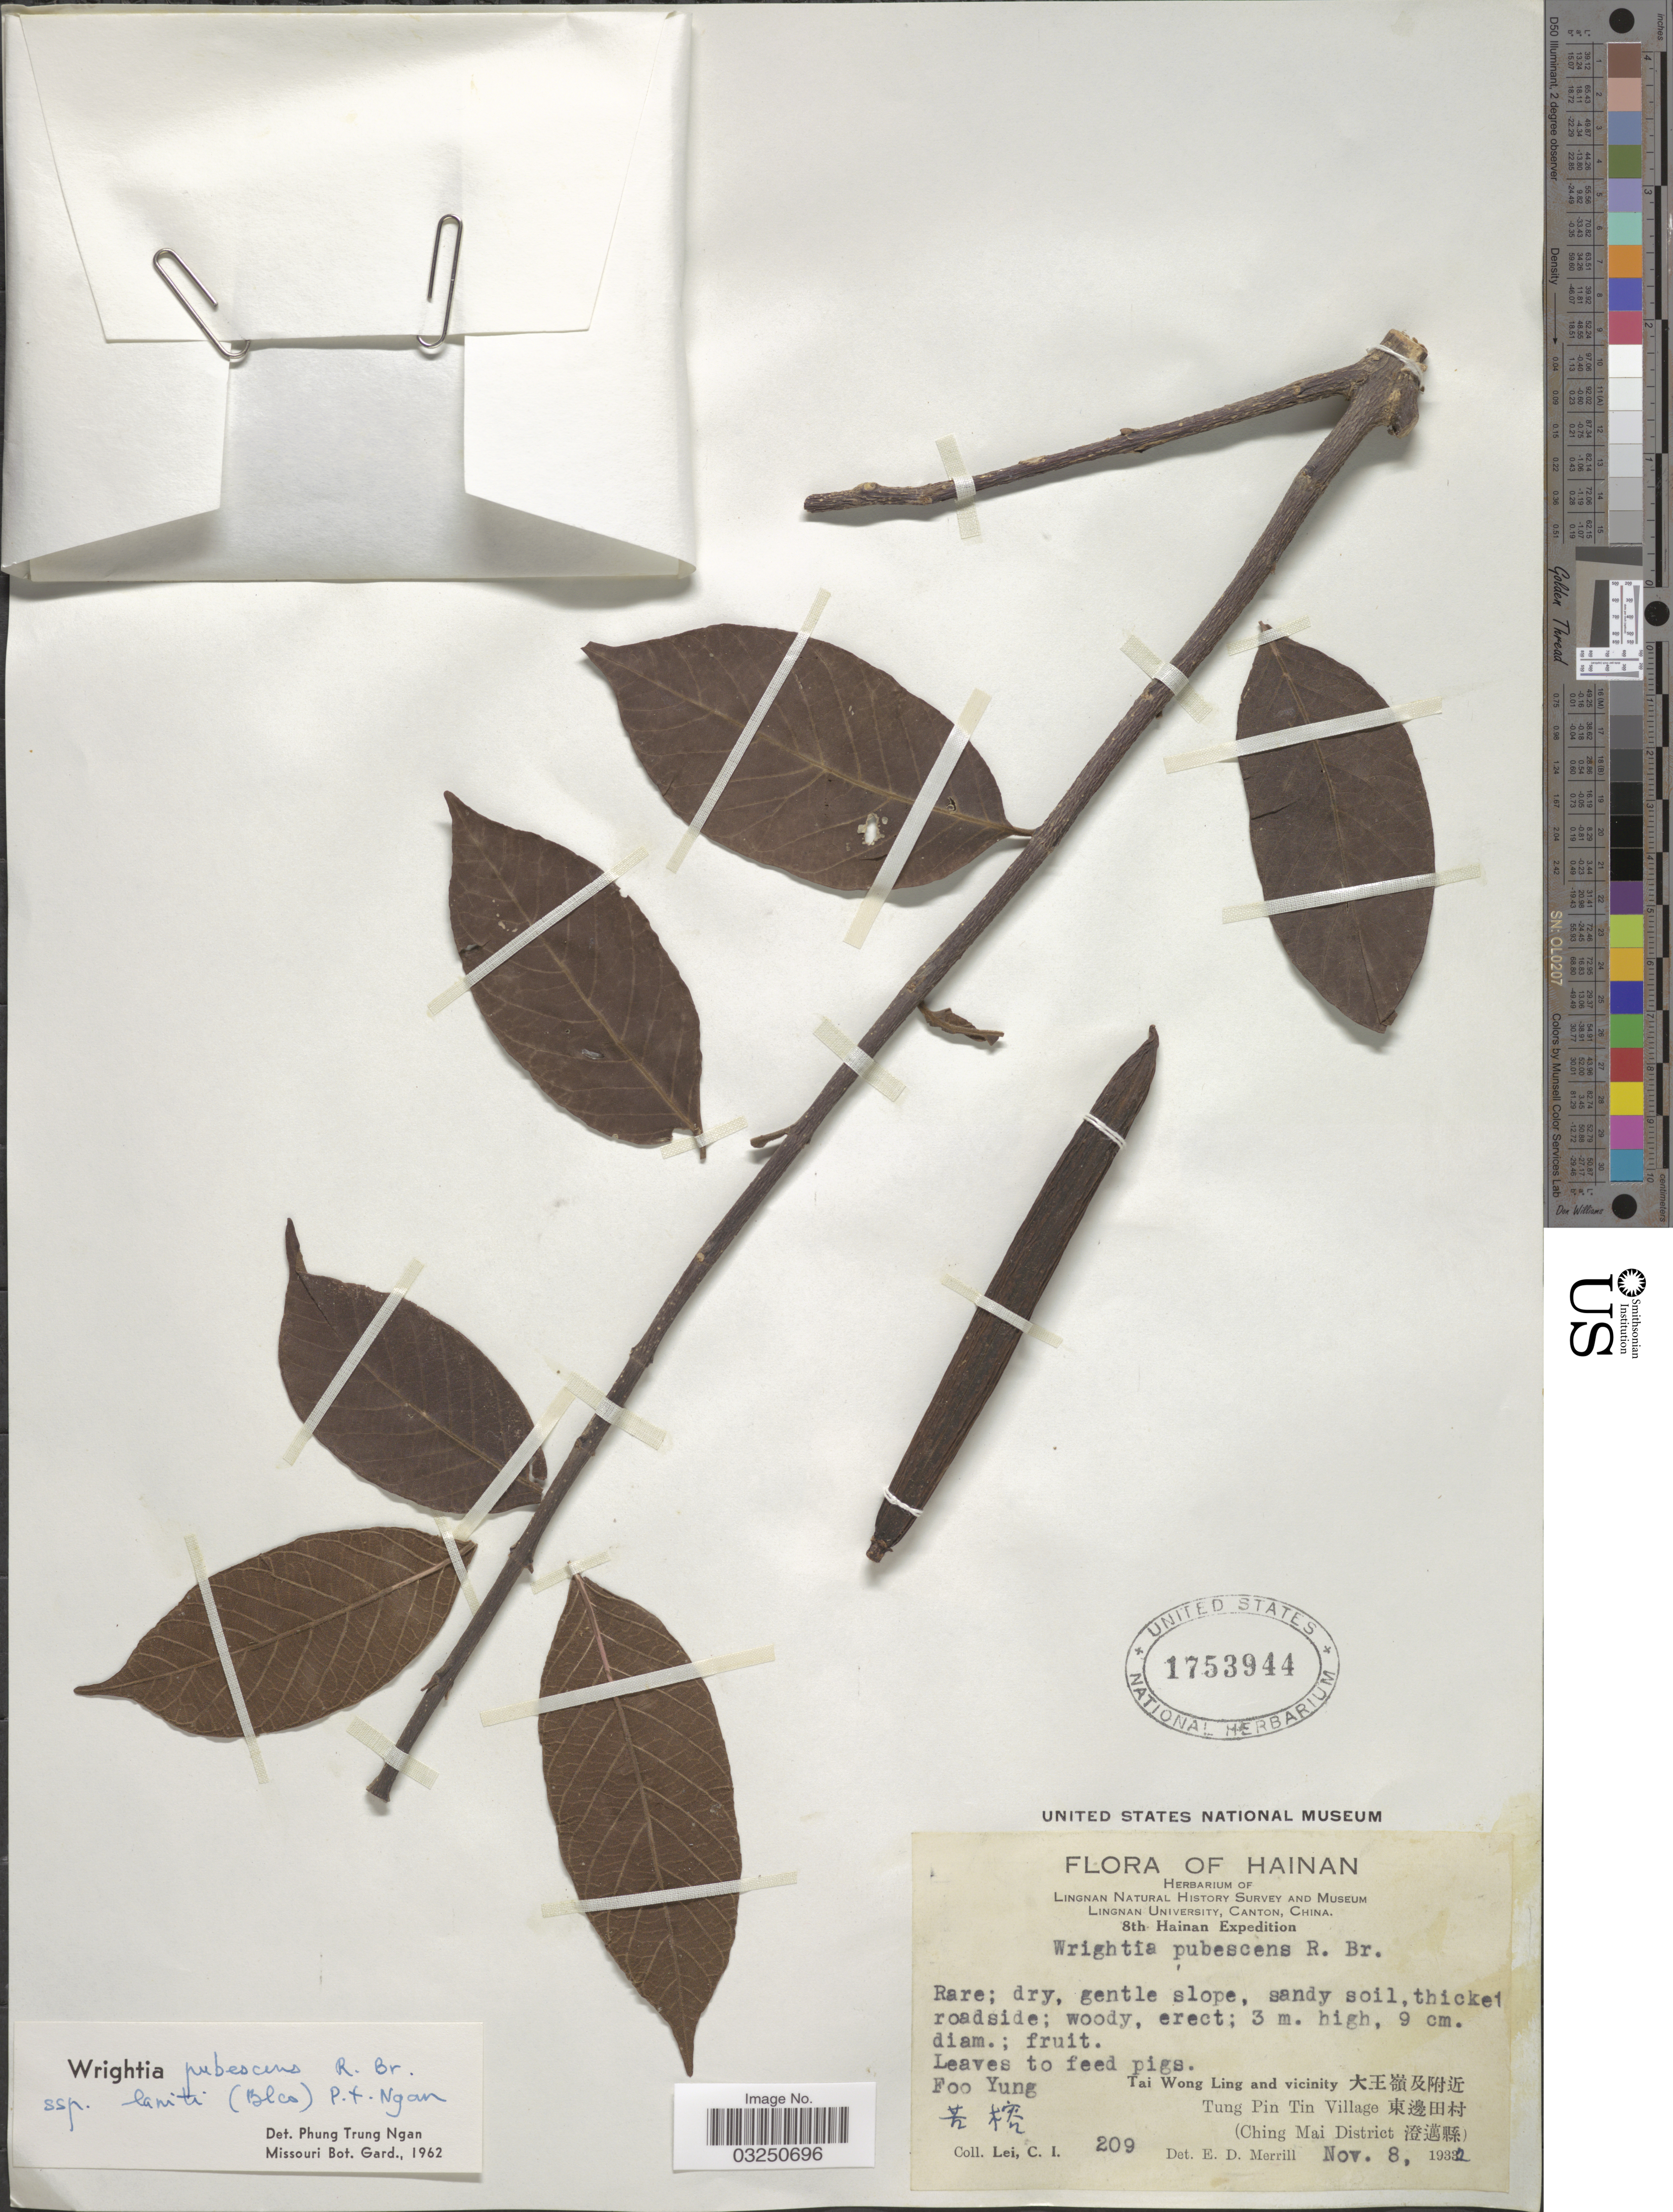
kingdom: Plantae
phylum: Tracheophyta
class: Magnoliopsida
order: Gentianales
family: Apocynaceae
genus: Wrightia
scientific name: Wrightia pubescens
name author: R. Br.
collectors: C. I. Lei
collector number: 209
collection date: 1932-11-08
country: China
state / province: Hainan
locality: Tai Wong Ling and vicinity . Tung Pin Tin Village (Ching Mai District).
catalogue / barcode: US 1753944